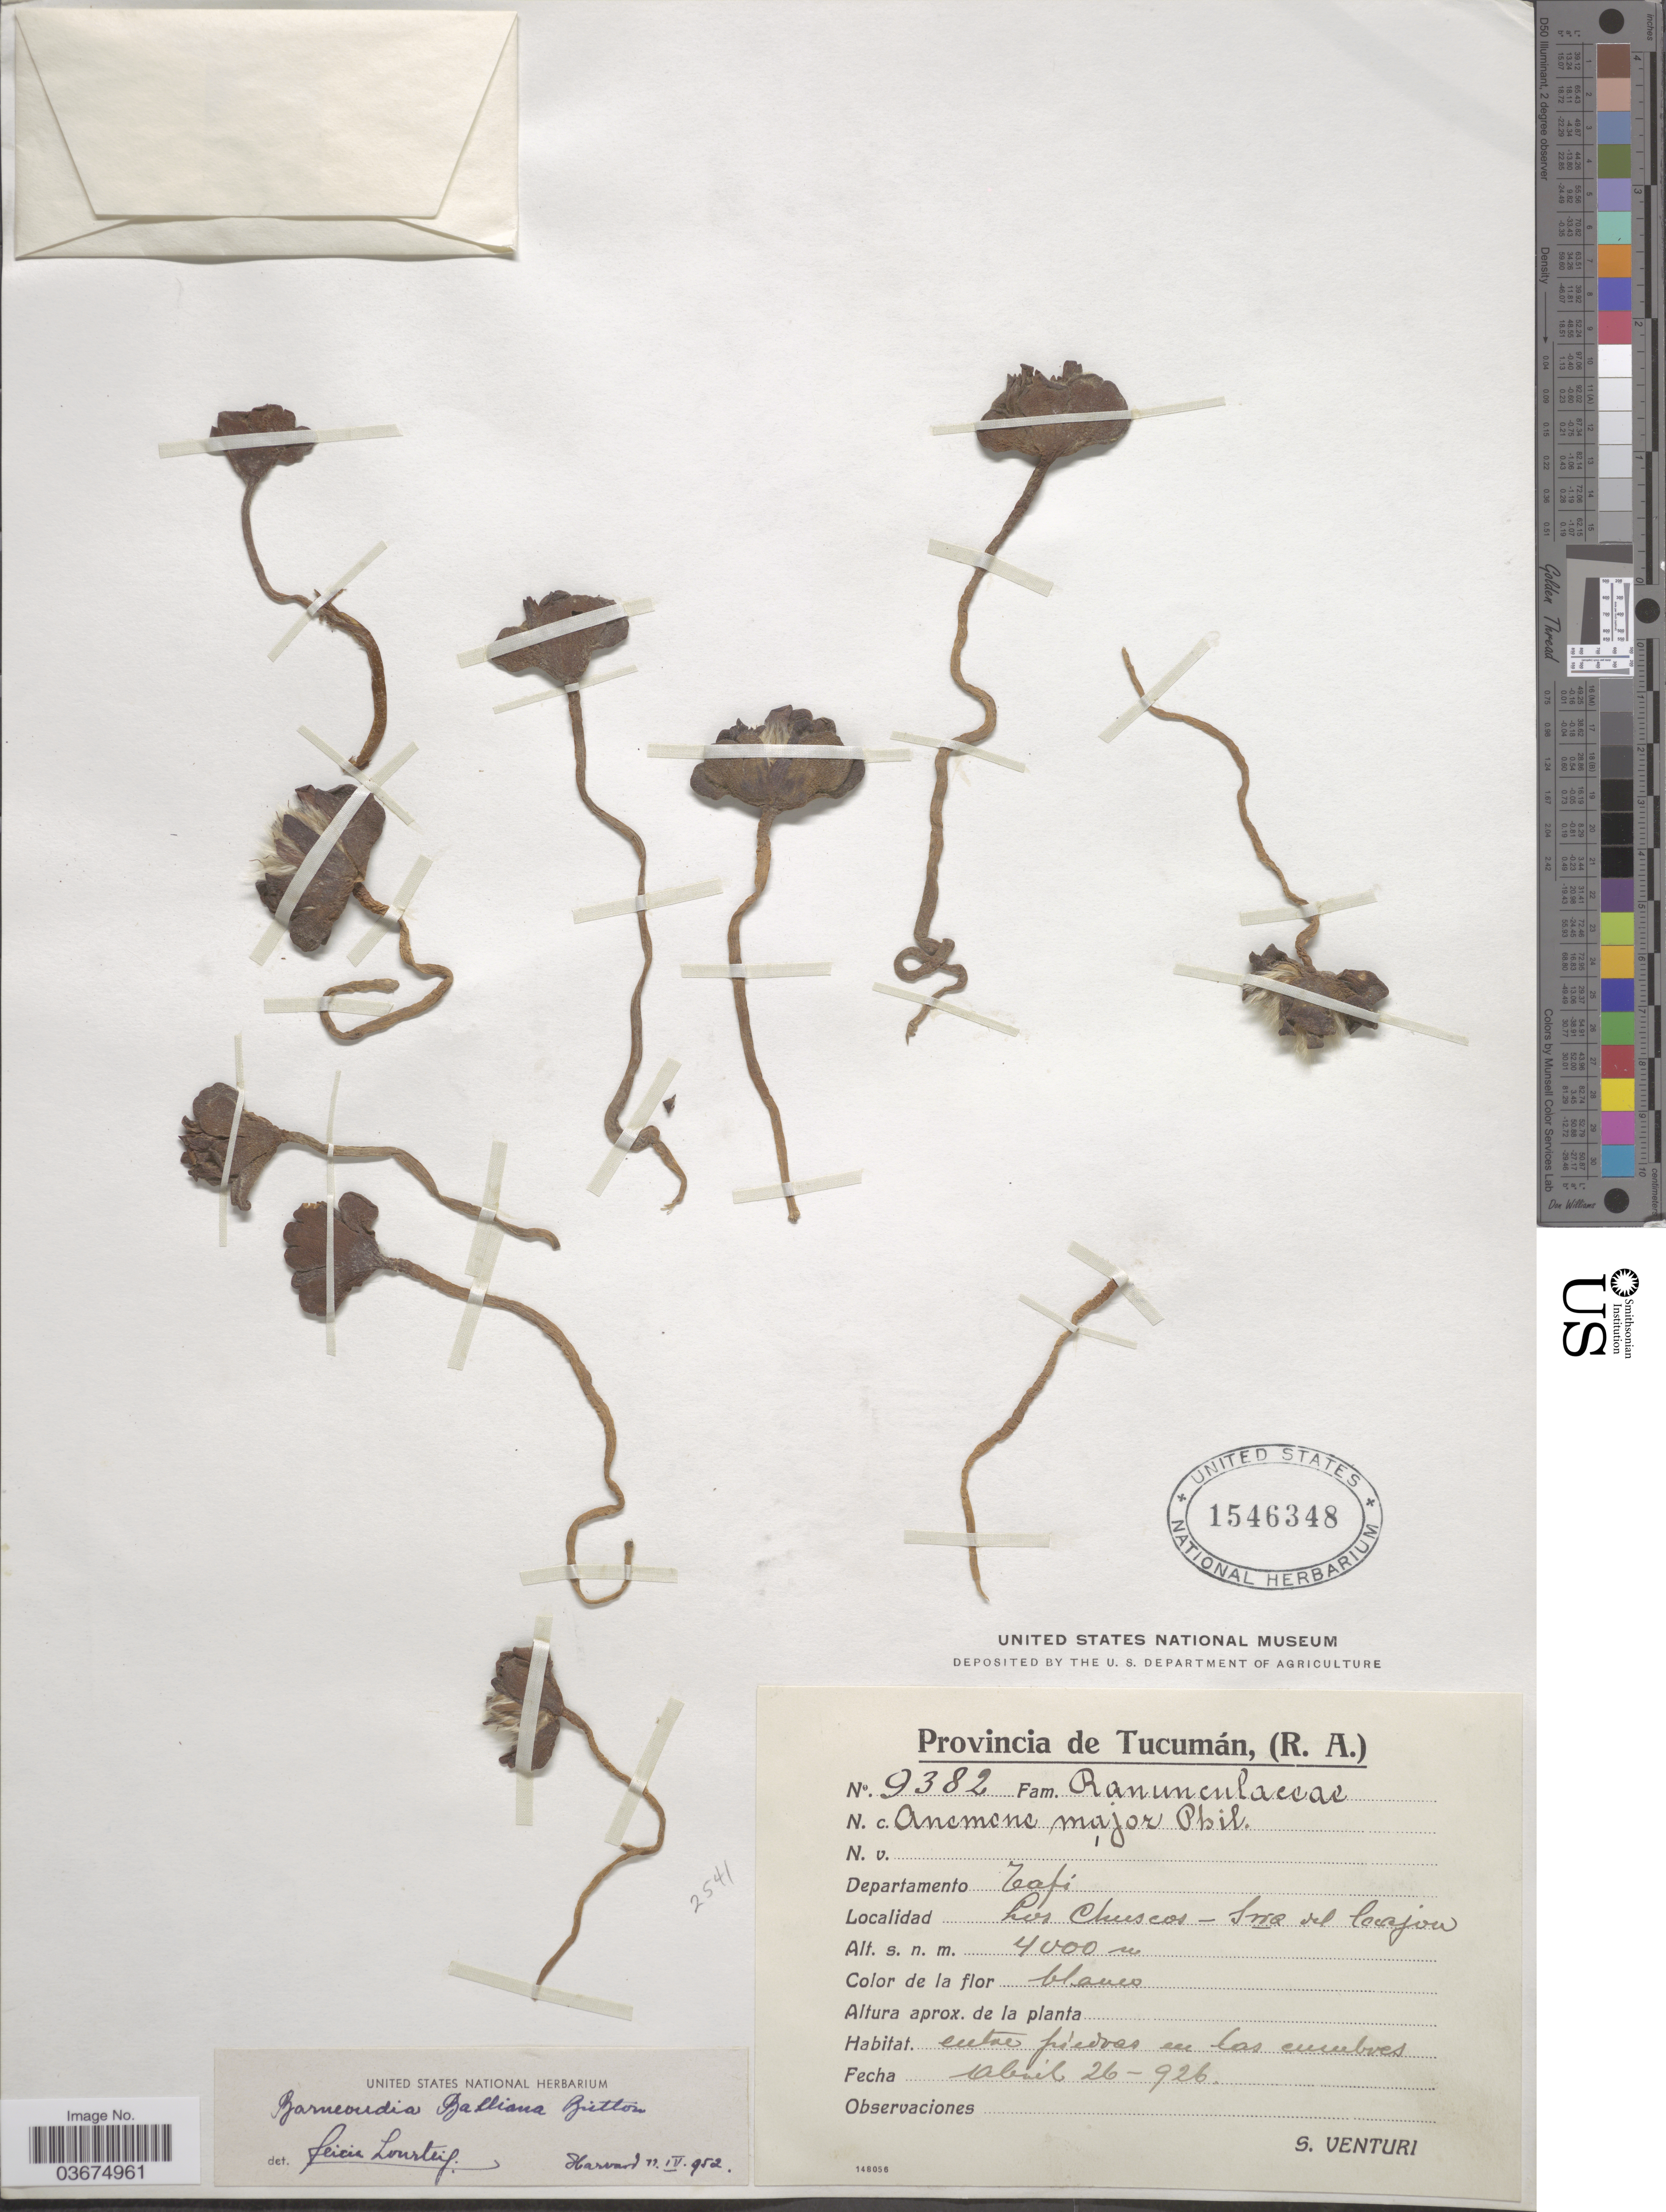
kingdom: Plantae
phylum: Tracheophyta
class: Magnoliopsida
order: Ranunculales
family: Ranunculaceae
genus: Anemone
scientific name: Anemone balliana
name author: (Britton) Hoot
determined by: Strong, Mark T., (BOT), Smithsonian Institution - National Museum of Natural History (UNITED STATES)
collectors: S. Venturi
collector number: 9382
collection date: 1926-04-26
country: Argentina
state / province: Tucuman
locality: Departamento Tafi. Los Chuscos - Srra del Cajon.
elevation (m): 4000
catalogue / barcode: US 1546348